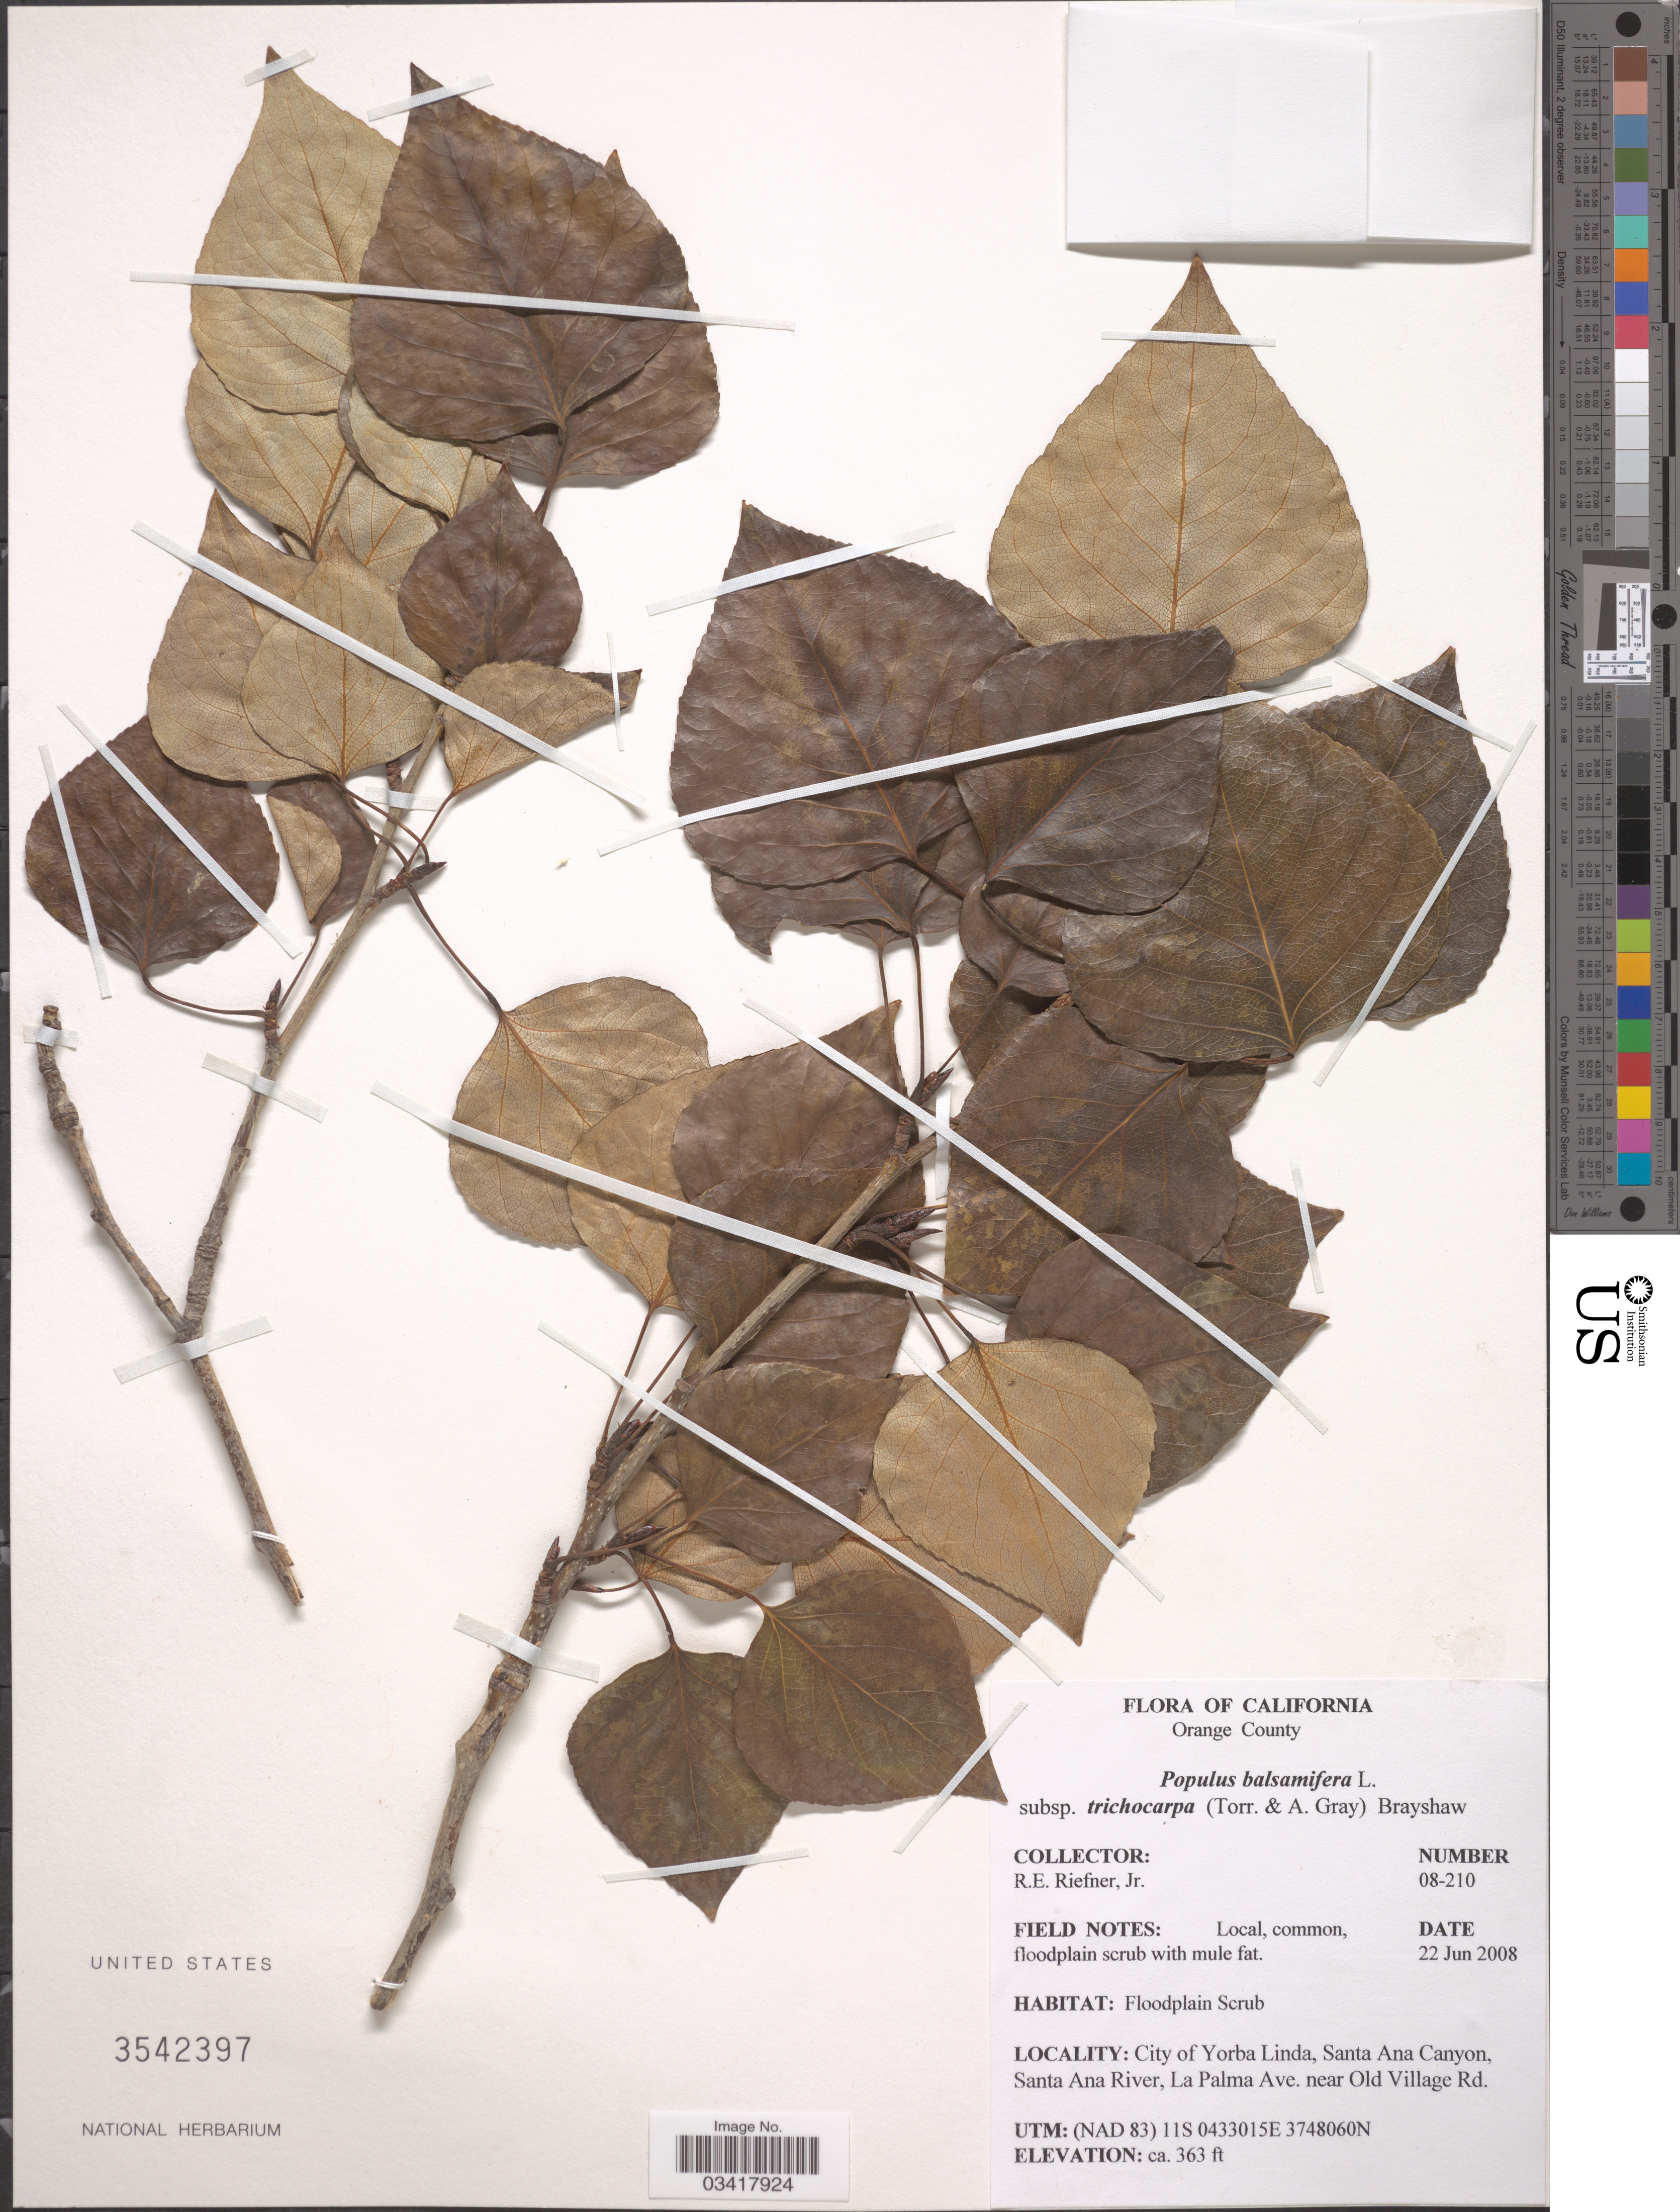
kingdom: Plantae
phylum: Tracheophyta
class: Magnoliopsida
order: Malpighiales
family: Salicaceae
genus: Populus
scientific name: Populus trichocarpa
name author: Torr. & A. Gray ex W. Hook.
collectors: R. Riefner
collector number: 08-210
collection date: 2008-06-22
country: United States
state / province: California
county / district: Orange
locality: Orange County. City of Yorba Linda, Santa Ana Canyon, Santa Ana River, La Palma Ave, near Old Village Rd. UTM: (NAD 83) 11S [unsure placement]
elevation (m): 111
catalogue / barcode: US 3542397